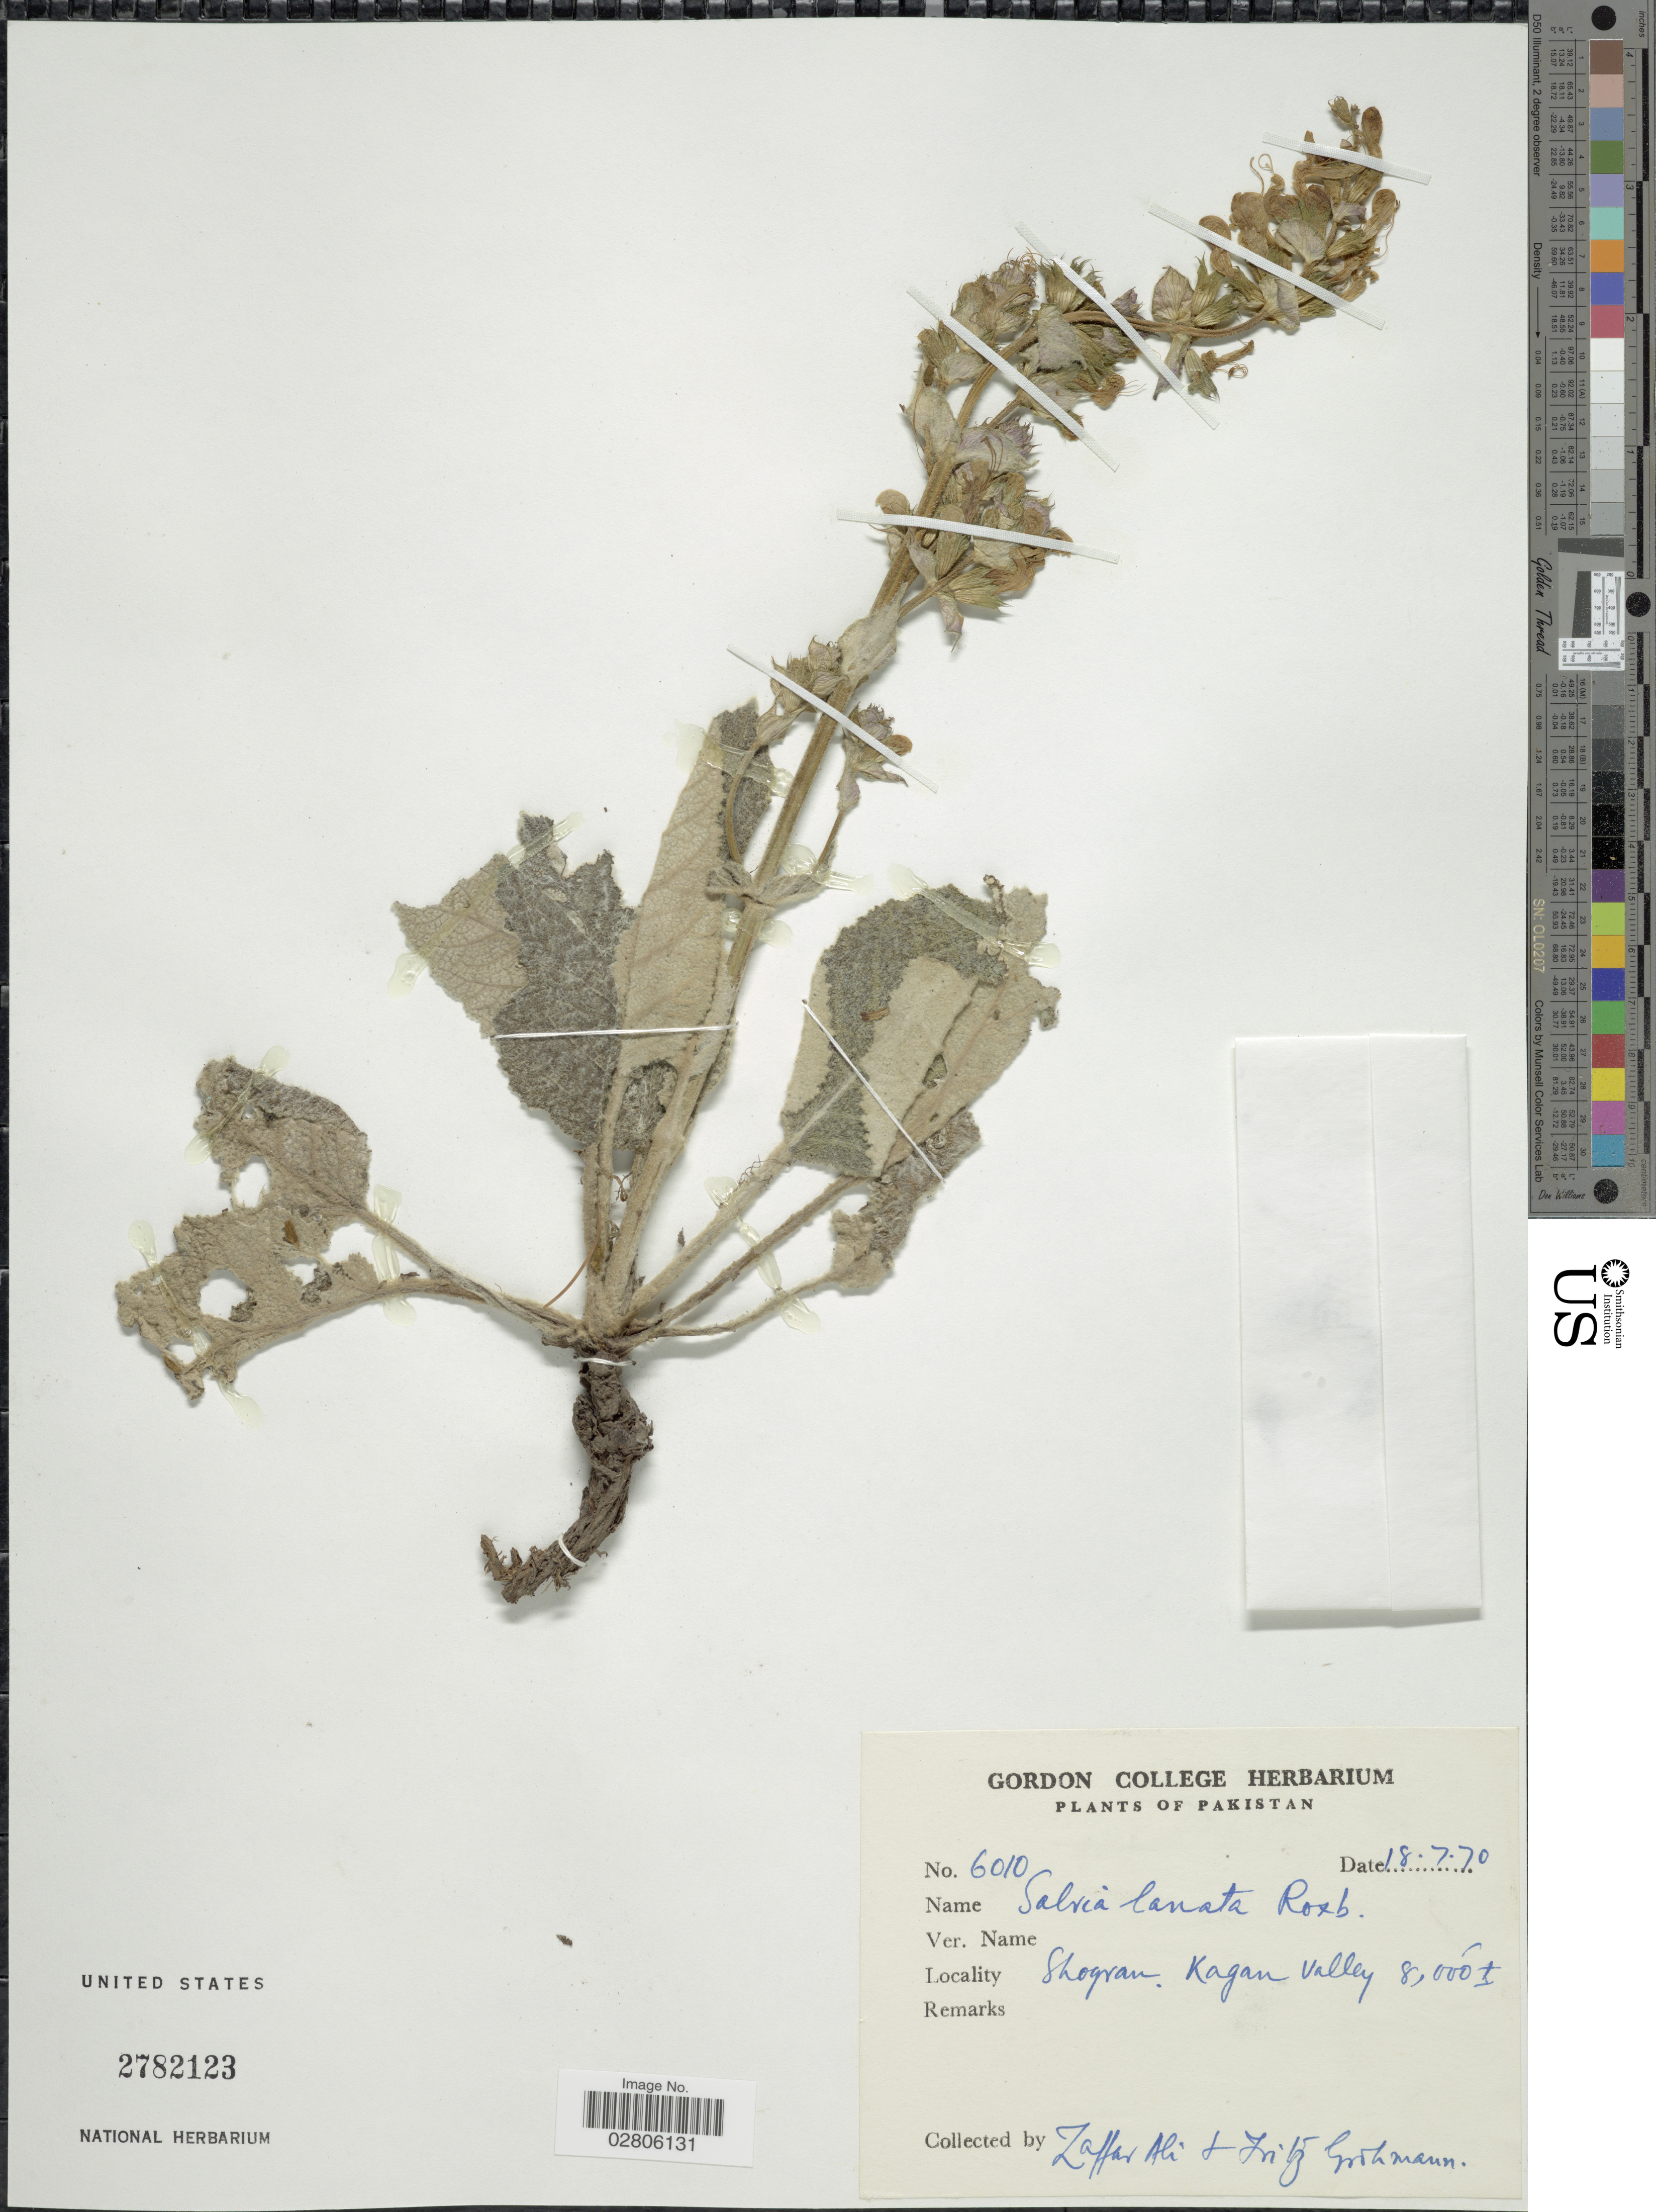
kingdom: Plantae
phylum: Tracheophyta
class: Magnoliopsida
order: Lamiales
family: Lamiaceae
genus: Salvia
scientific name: Salvia lanata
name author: Salisb.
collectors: Z. Ali & F. Goohmann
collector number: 6010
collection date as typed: Transcribed d/m/y: 18/7/70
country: Pakistan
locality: Shogran Kagan Valley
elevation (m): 2438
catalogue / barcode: US 2782123